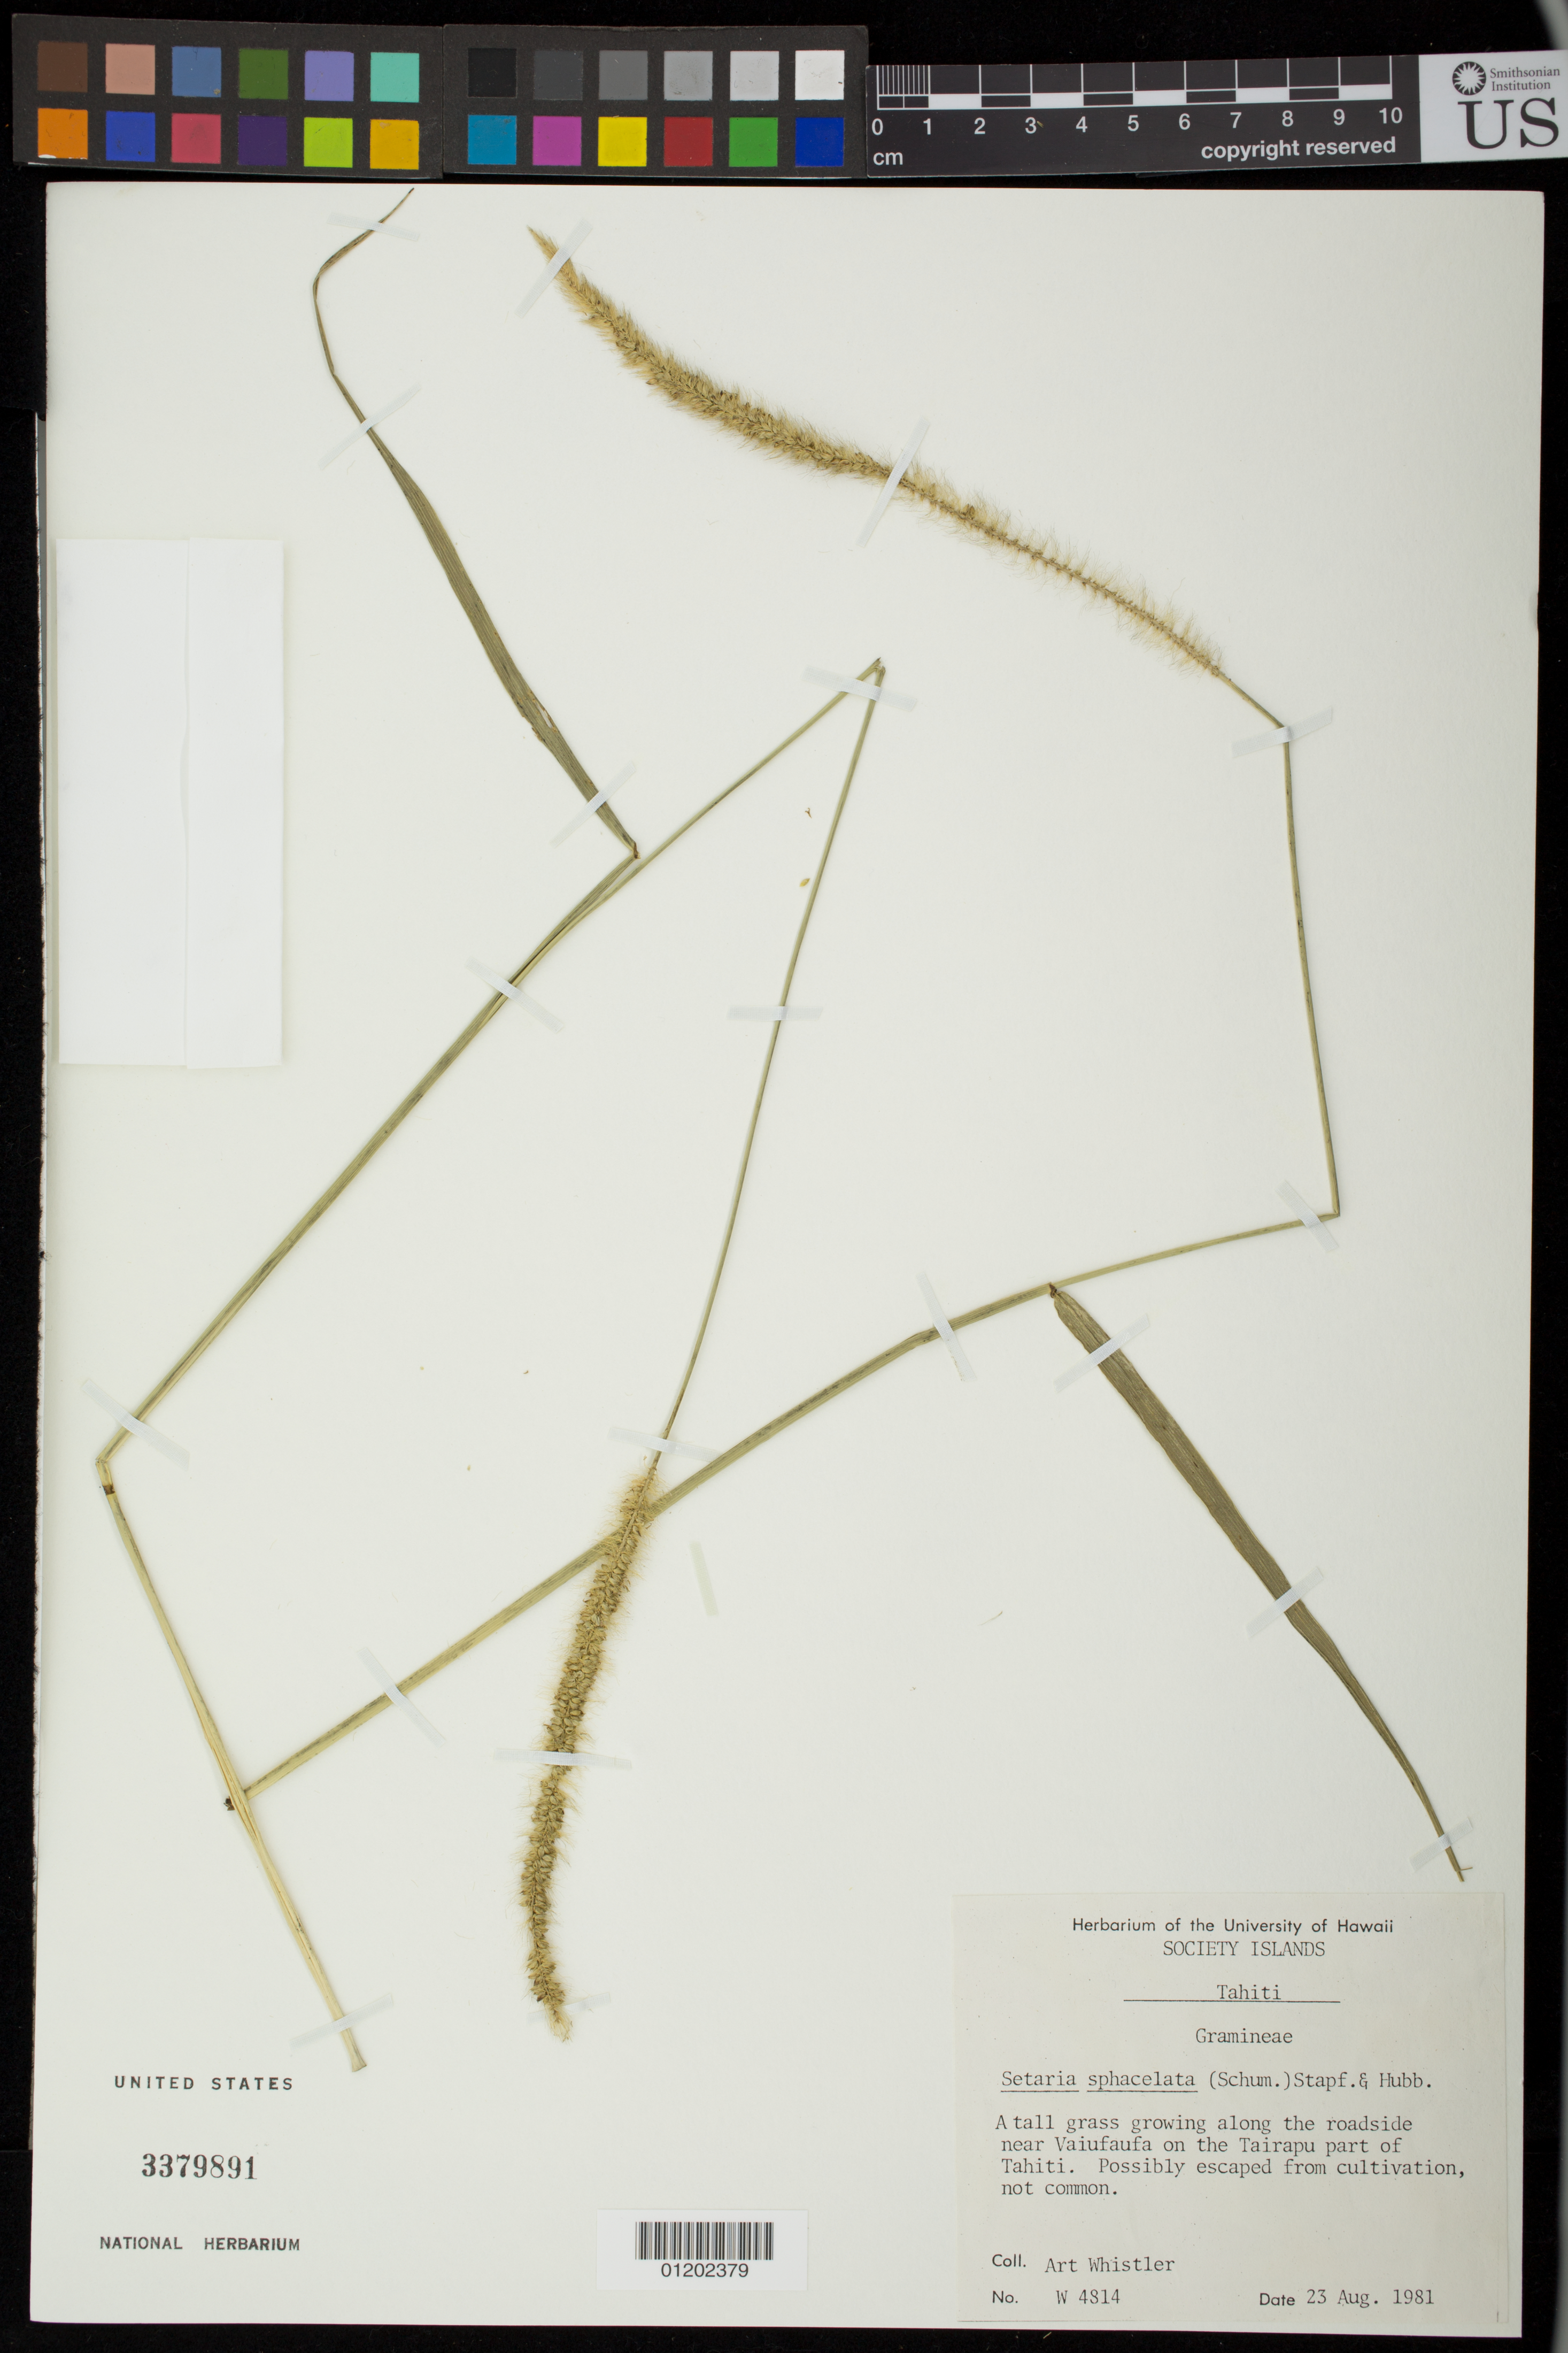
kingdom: Plantae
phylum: Tracheophyta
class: Liliopsida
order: Poales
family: Poaceae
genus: Setaria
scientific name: Setaria sphacelata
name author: (Schumach.) Stapf & Hubb. ex Moss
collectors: A. Whistler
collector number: W 4814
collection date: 1981-08-23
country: French Polynesia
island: Tahiti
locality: Growing along the roadside near Vaiufaufa on the Tairapu part of Tahiti.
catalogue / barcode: US 3379891